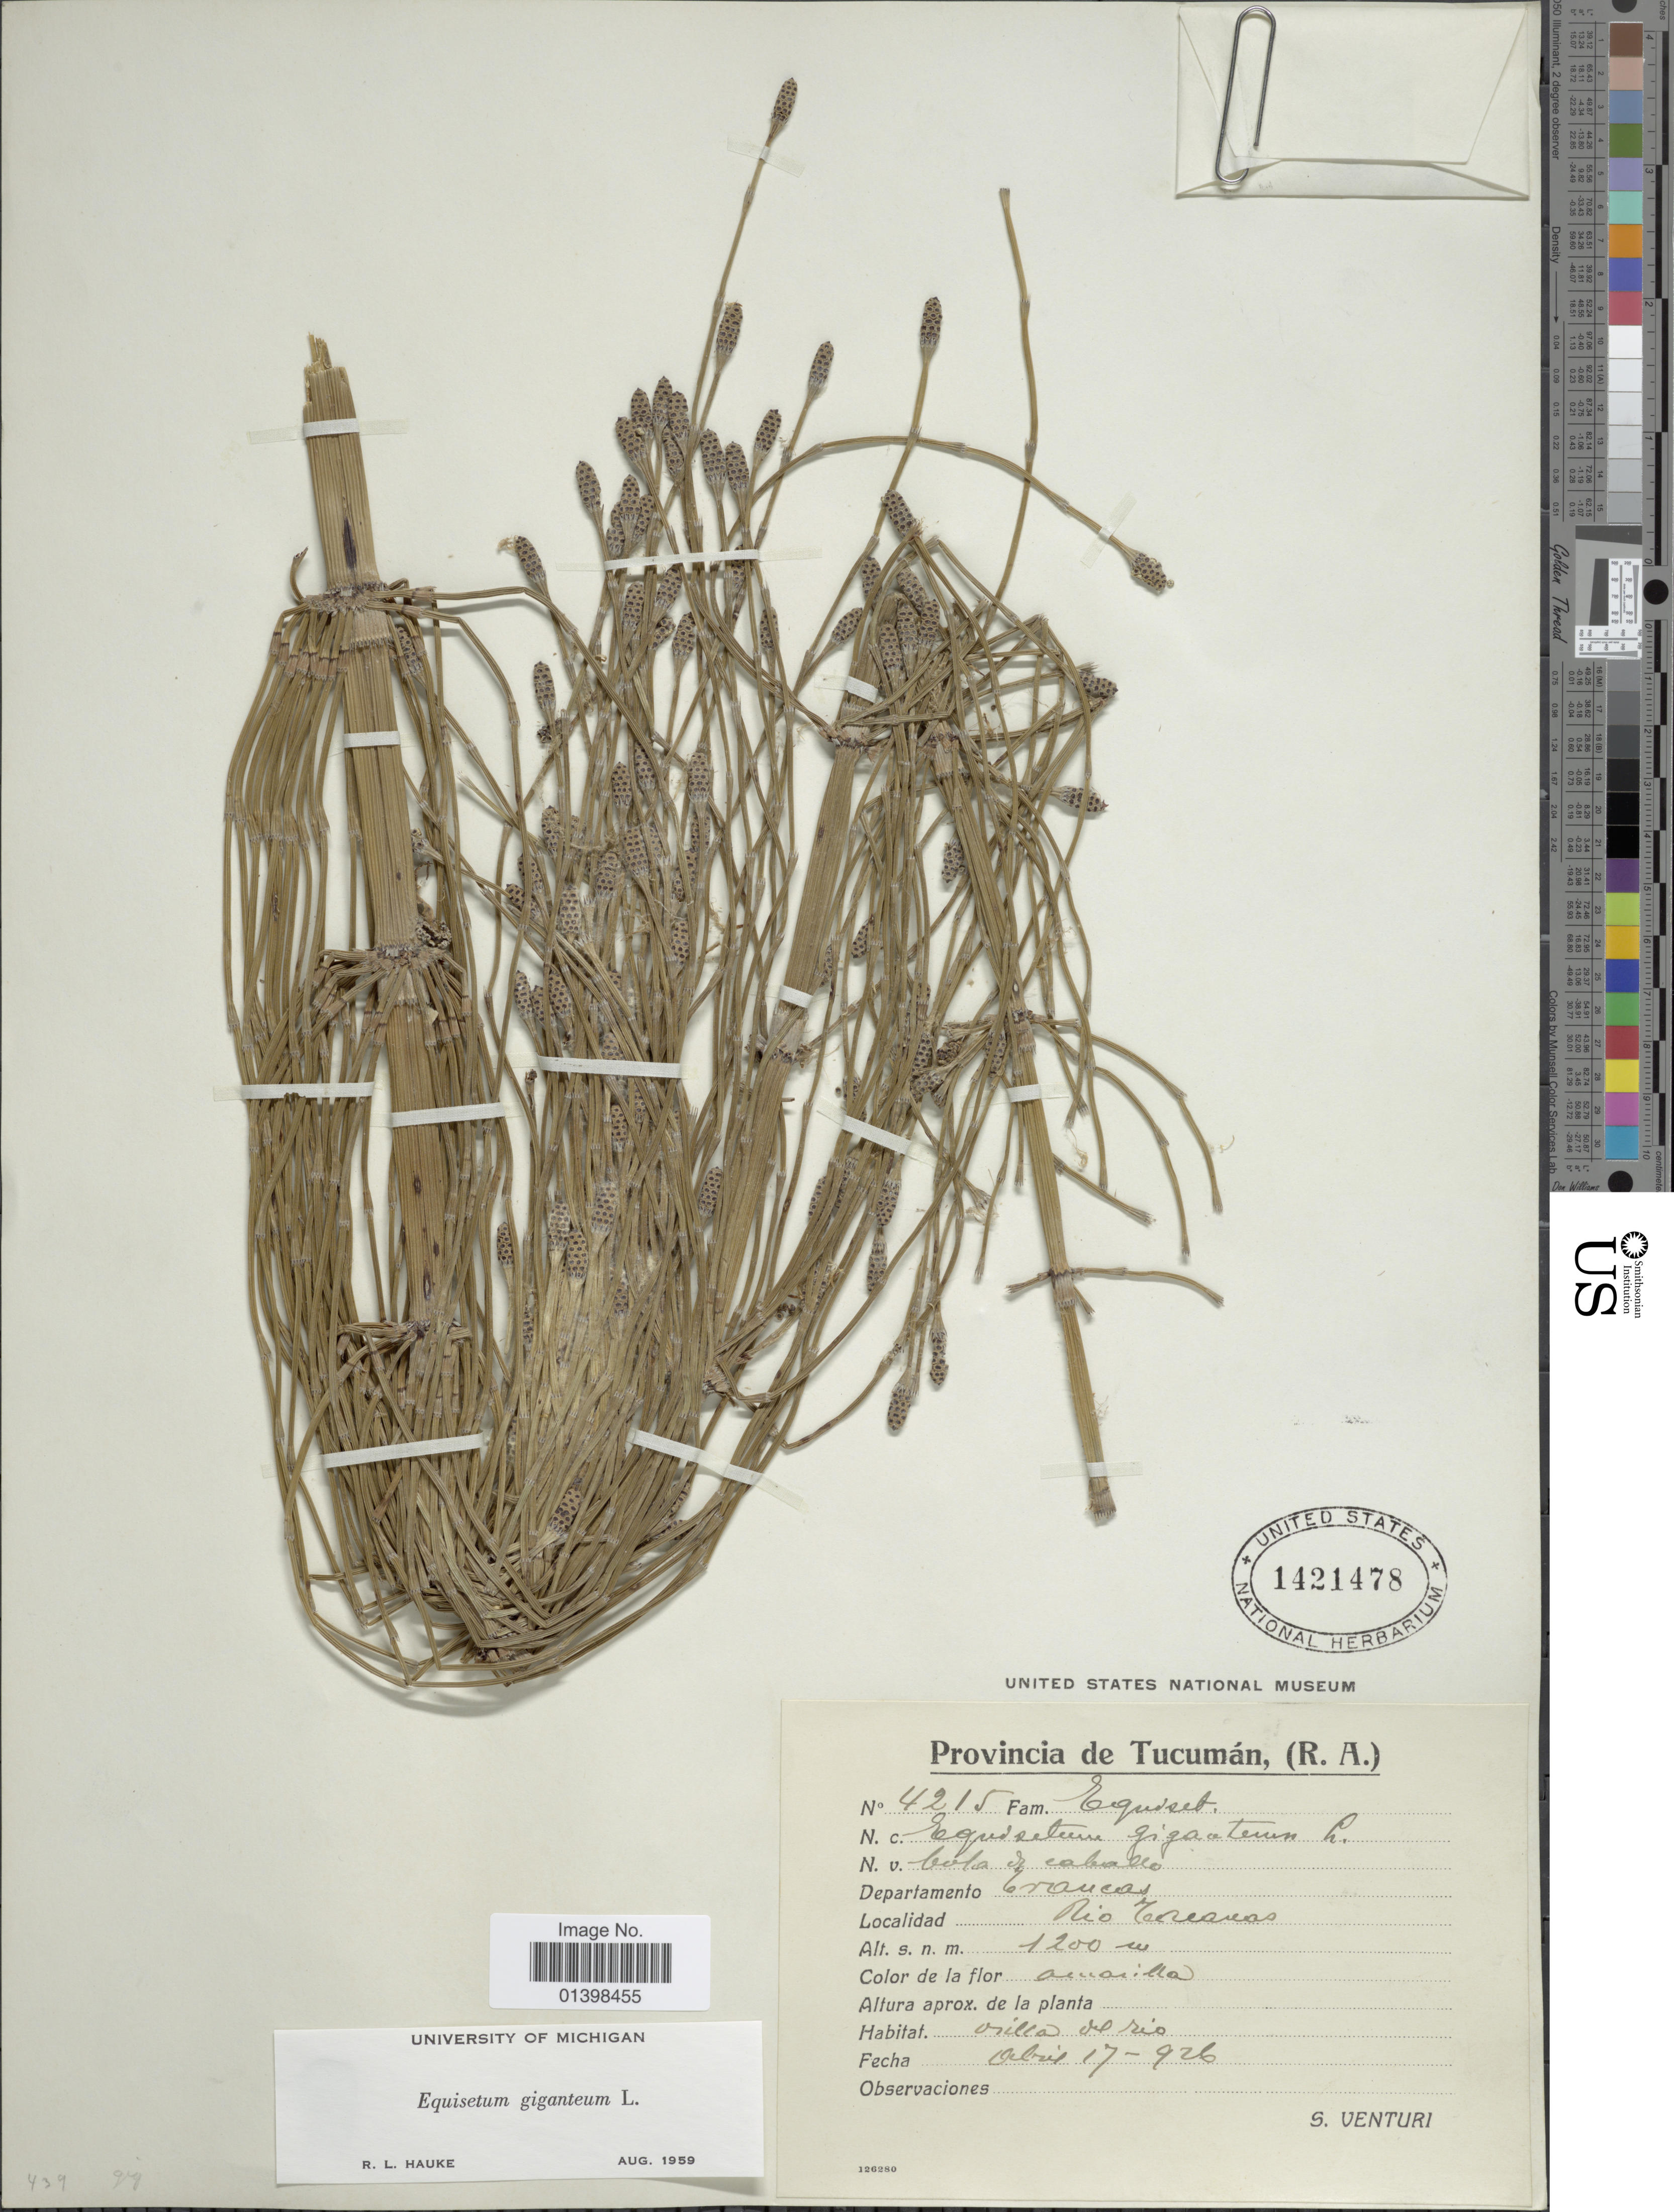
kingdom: Plantae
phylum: Tracheophyta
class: Polypodiopsida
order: Equisetales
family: Equisetaceae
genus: Equisetum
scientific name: Equisetum giganteum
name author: L.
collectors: S. Venturi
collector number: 4215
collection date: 1926-04-17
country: Argentina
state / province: Tucumán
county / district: Trancas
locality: Rio Tacanas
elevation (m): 1200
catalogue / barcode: US 1421478